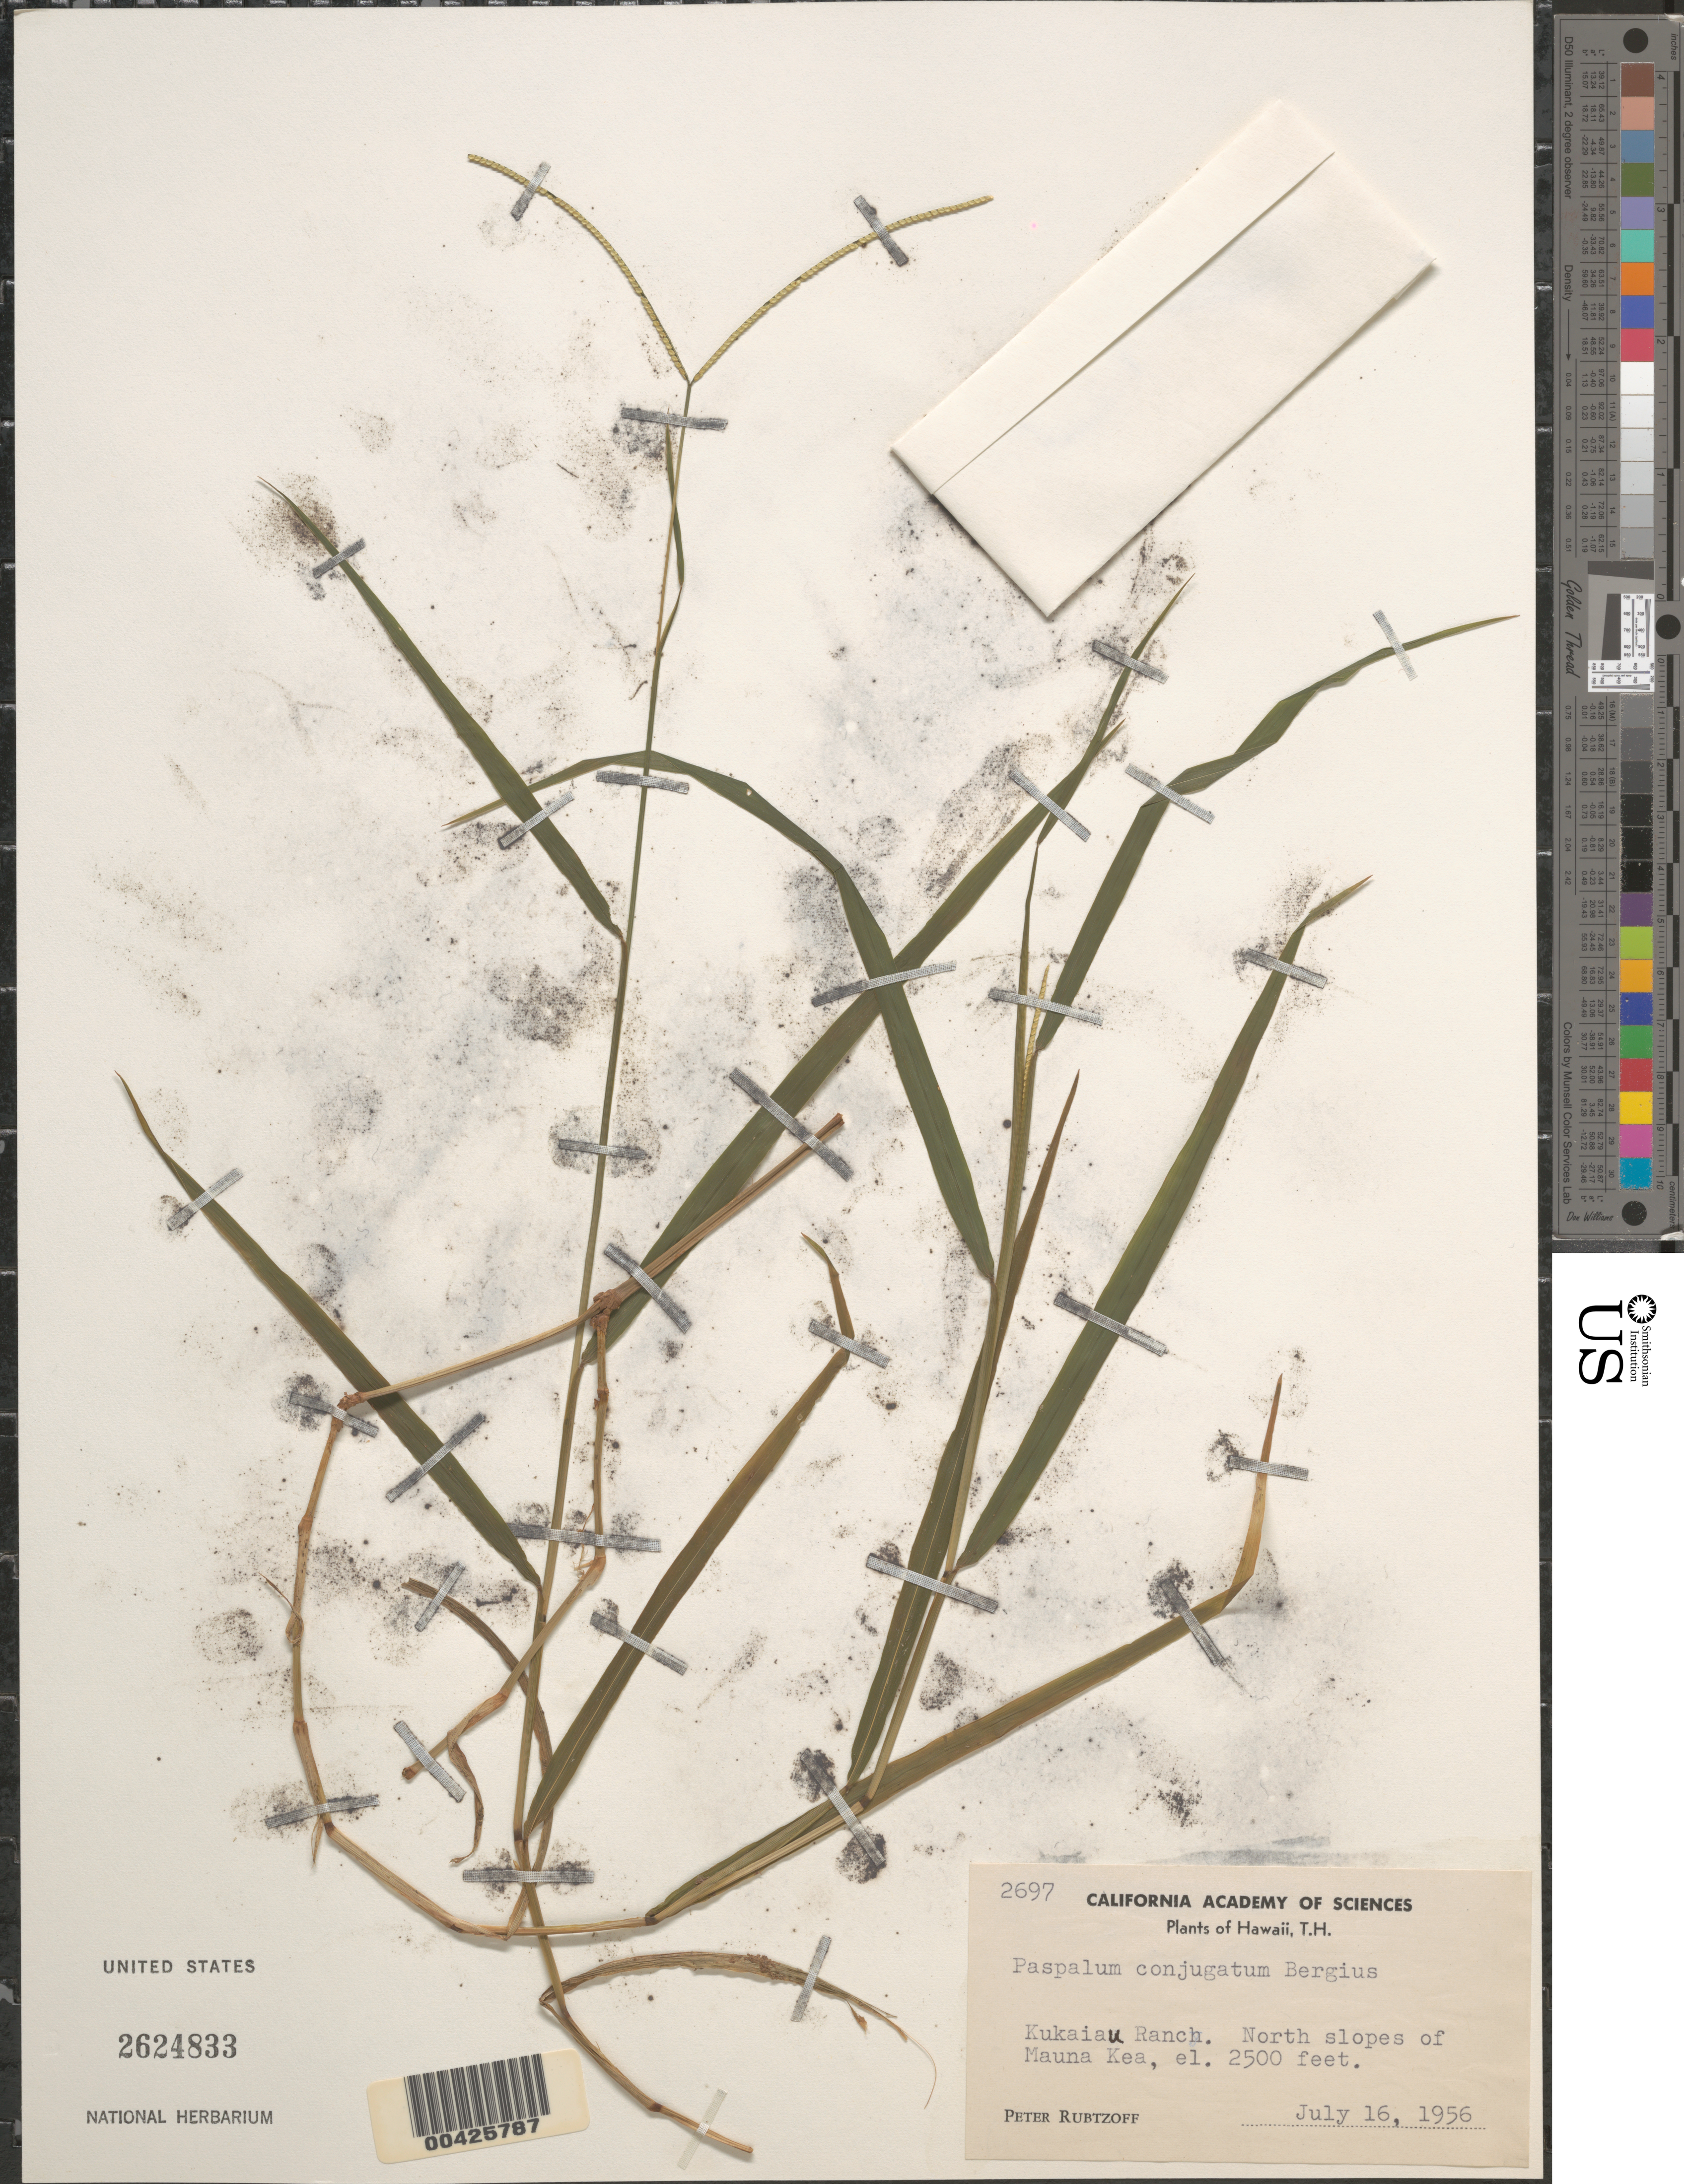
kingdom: Plantae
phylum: Tracheophyta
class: Liliopsida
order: Poales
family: Poaceae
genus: Paspalum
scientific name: Paspalum conjugatum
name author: P.J. Bergius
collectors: P. Rubtzoff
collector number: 2697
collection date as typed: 16 Jul 1956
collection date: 1956-07-16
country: United States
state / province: Hawaii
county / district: Hawaii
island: Hawaii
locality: Kukaiau Ranch, N slopes of Mauna Kea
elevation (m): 762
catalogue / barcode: US 2624833